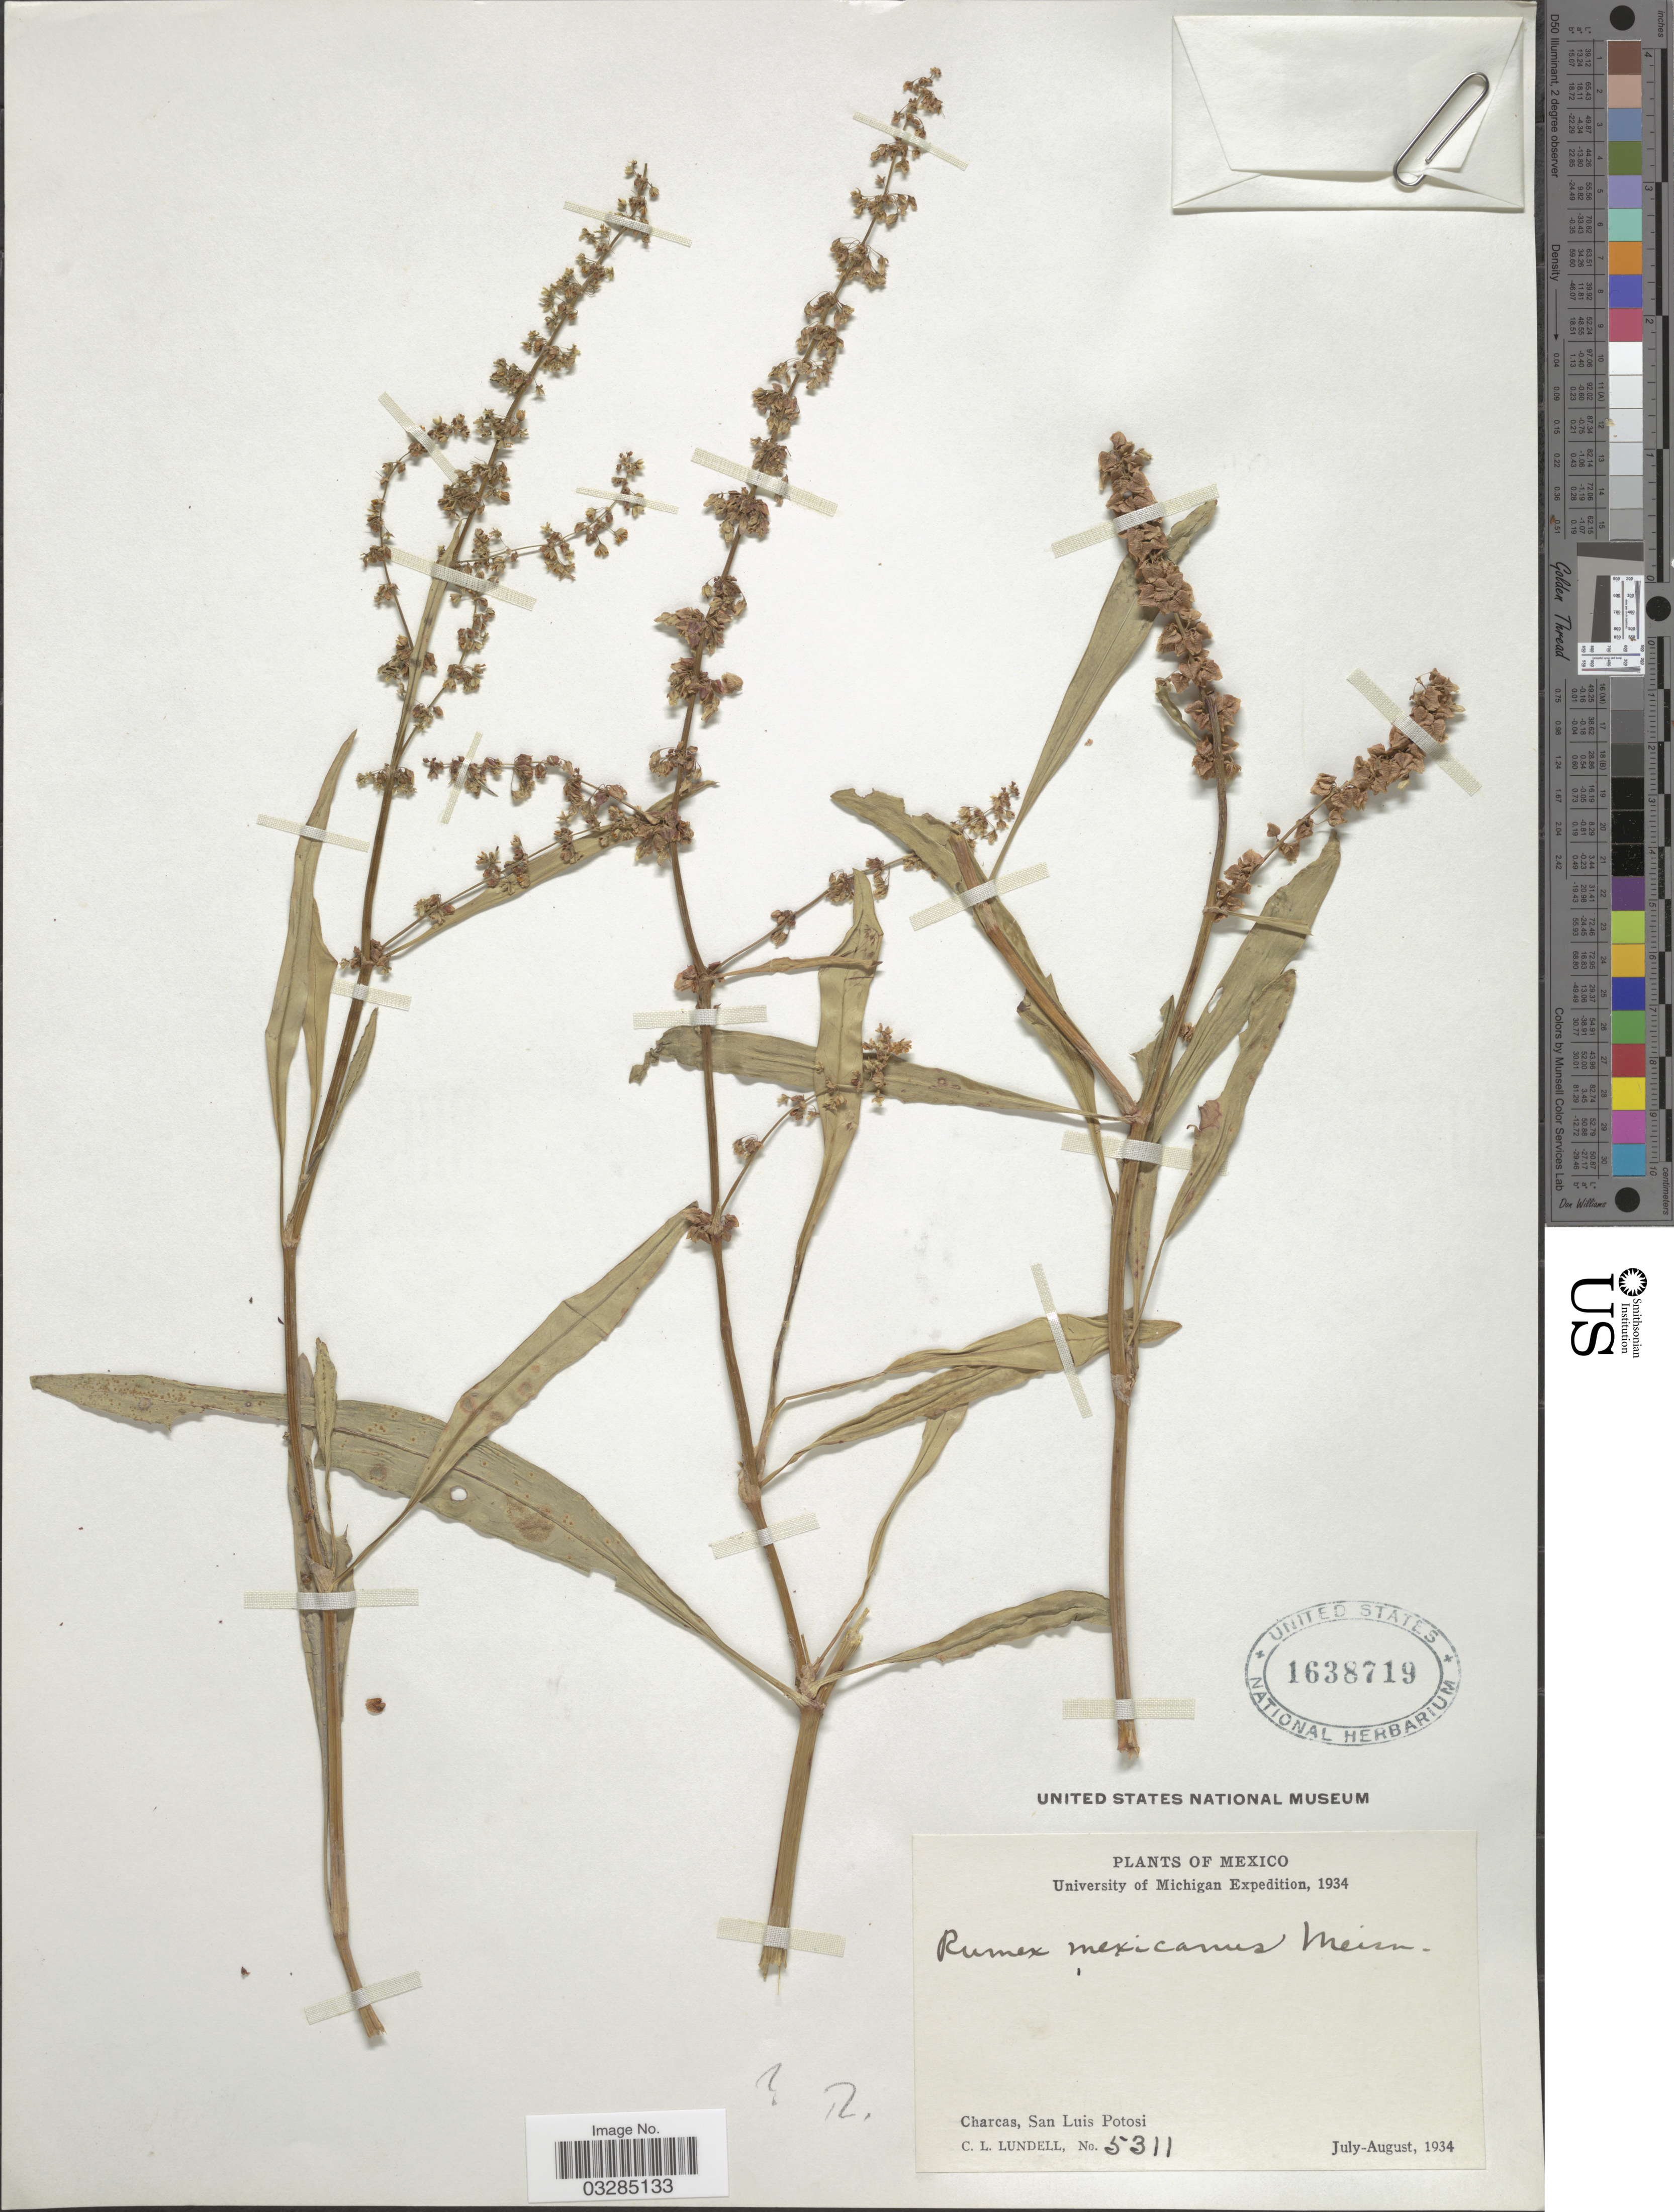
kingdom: Plantae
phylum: Tracheophyta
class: Magnoliopsida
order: Caryophyllales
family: Polygonaceae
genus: Rumex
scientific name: Rumex mexicanus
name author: Meisn.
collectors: C. L. Lundell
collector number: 5311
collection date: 1934-07/1934-08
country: Mexico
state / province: San Luis Potosí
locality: Charcas.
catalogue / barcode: US 1638719